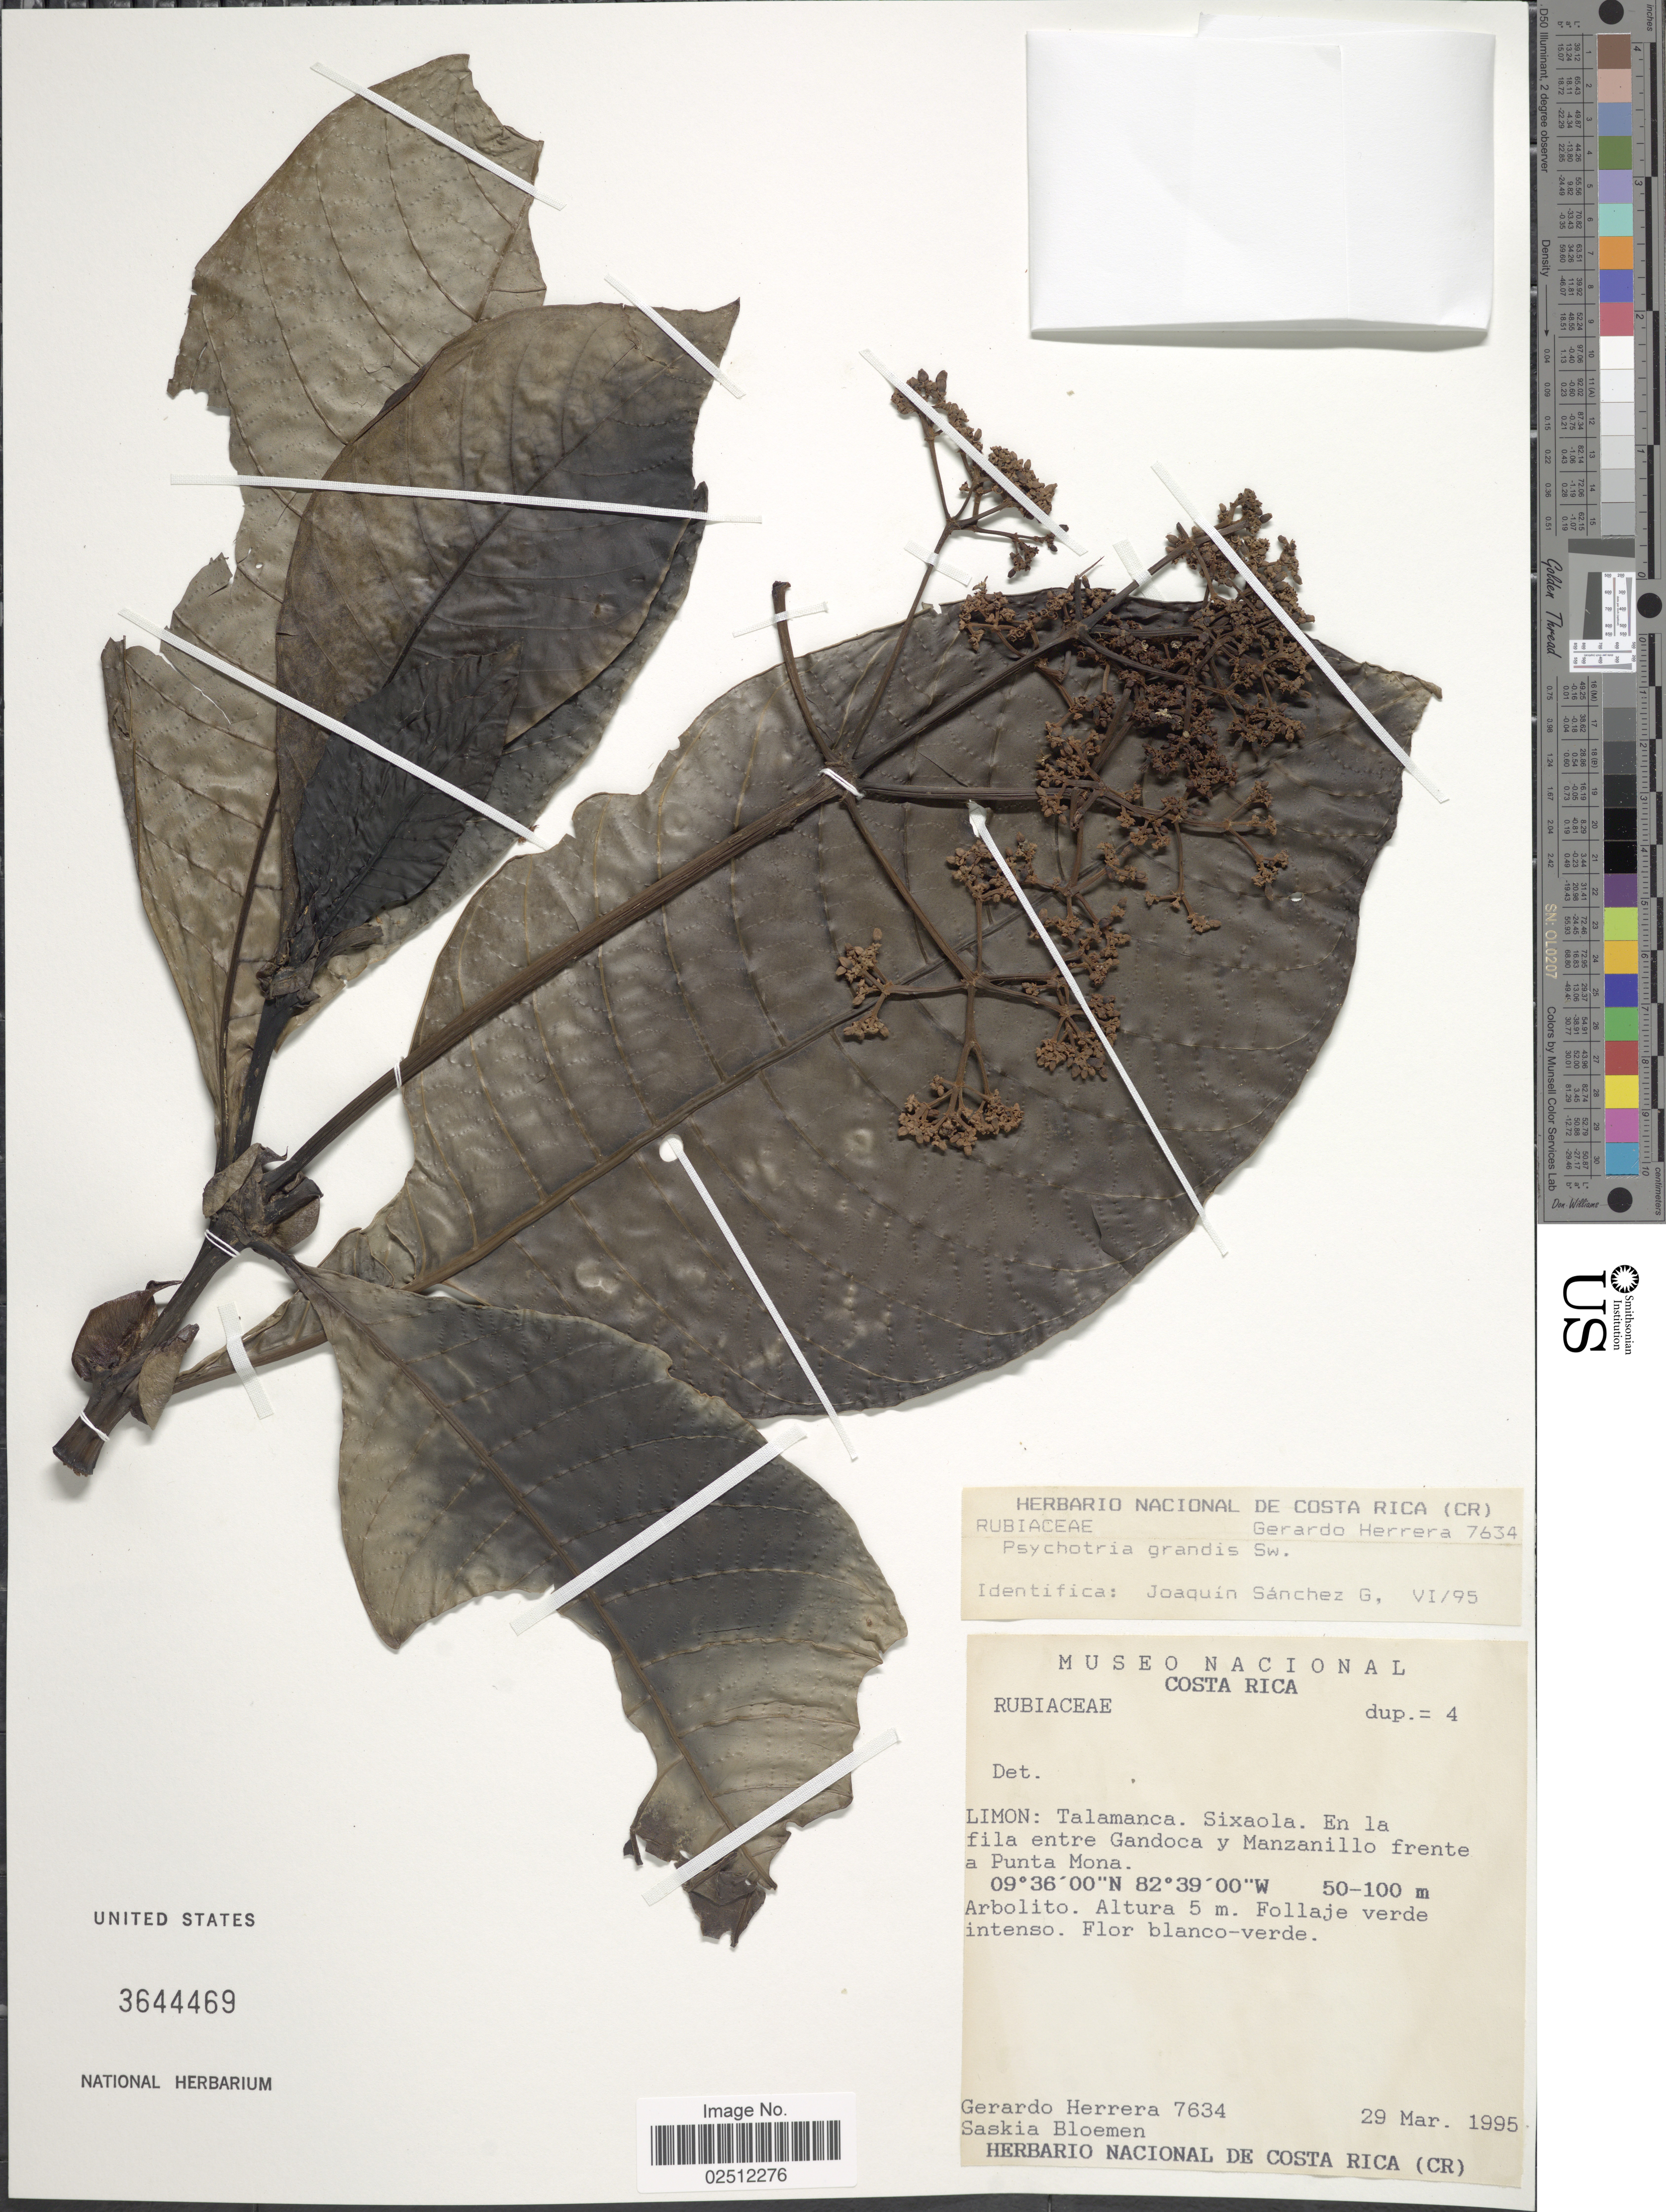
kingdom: Plantae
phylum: Tracheophyta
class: Magnoliopsida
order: Gentianales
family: Rubiaceae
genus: Psychotria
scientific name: Psychotria grandis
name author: Sw.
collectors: G. Herrera & S. Bloemen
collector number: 7634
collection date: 1995-03-29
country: Costa Rica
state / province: Limón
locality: Talamanca. Sixaola. En la fila entre Gandoca y Manzanillo frente a Punta Mona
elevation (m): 50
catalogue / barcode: US 3644469